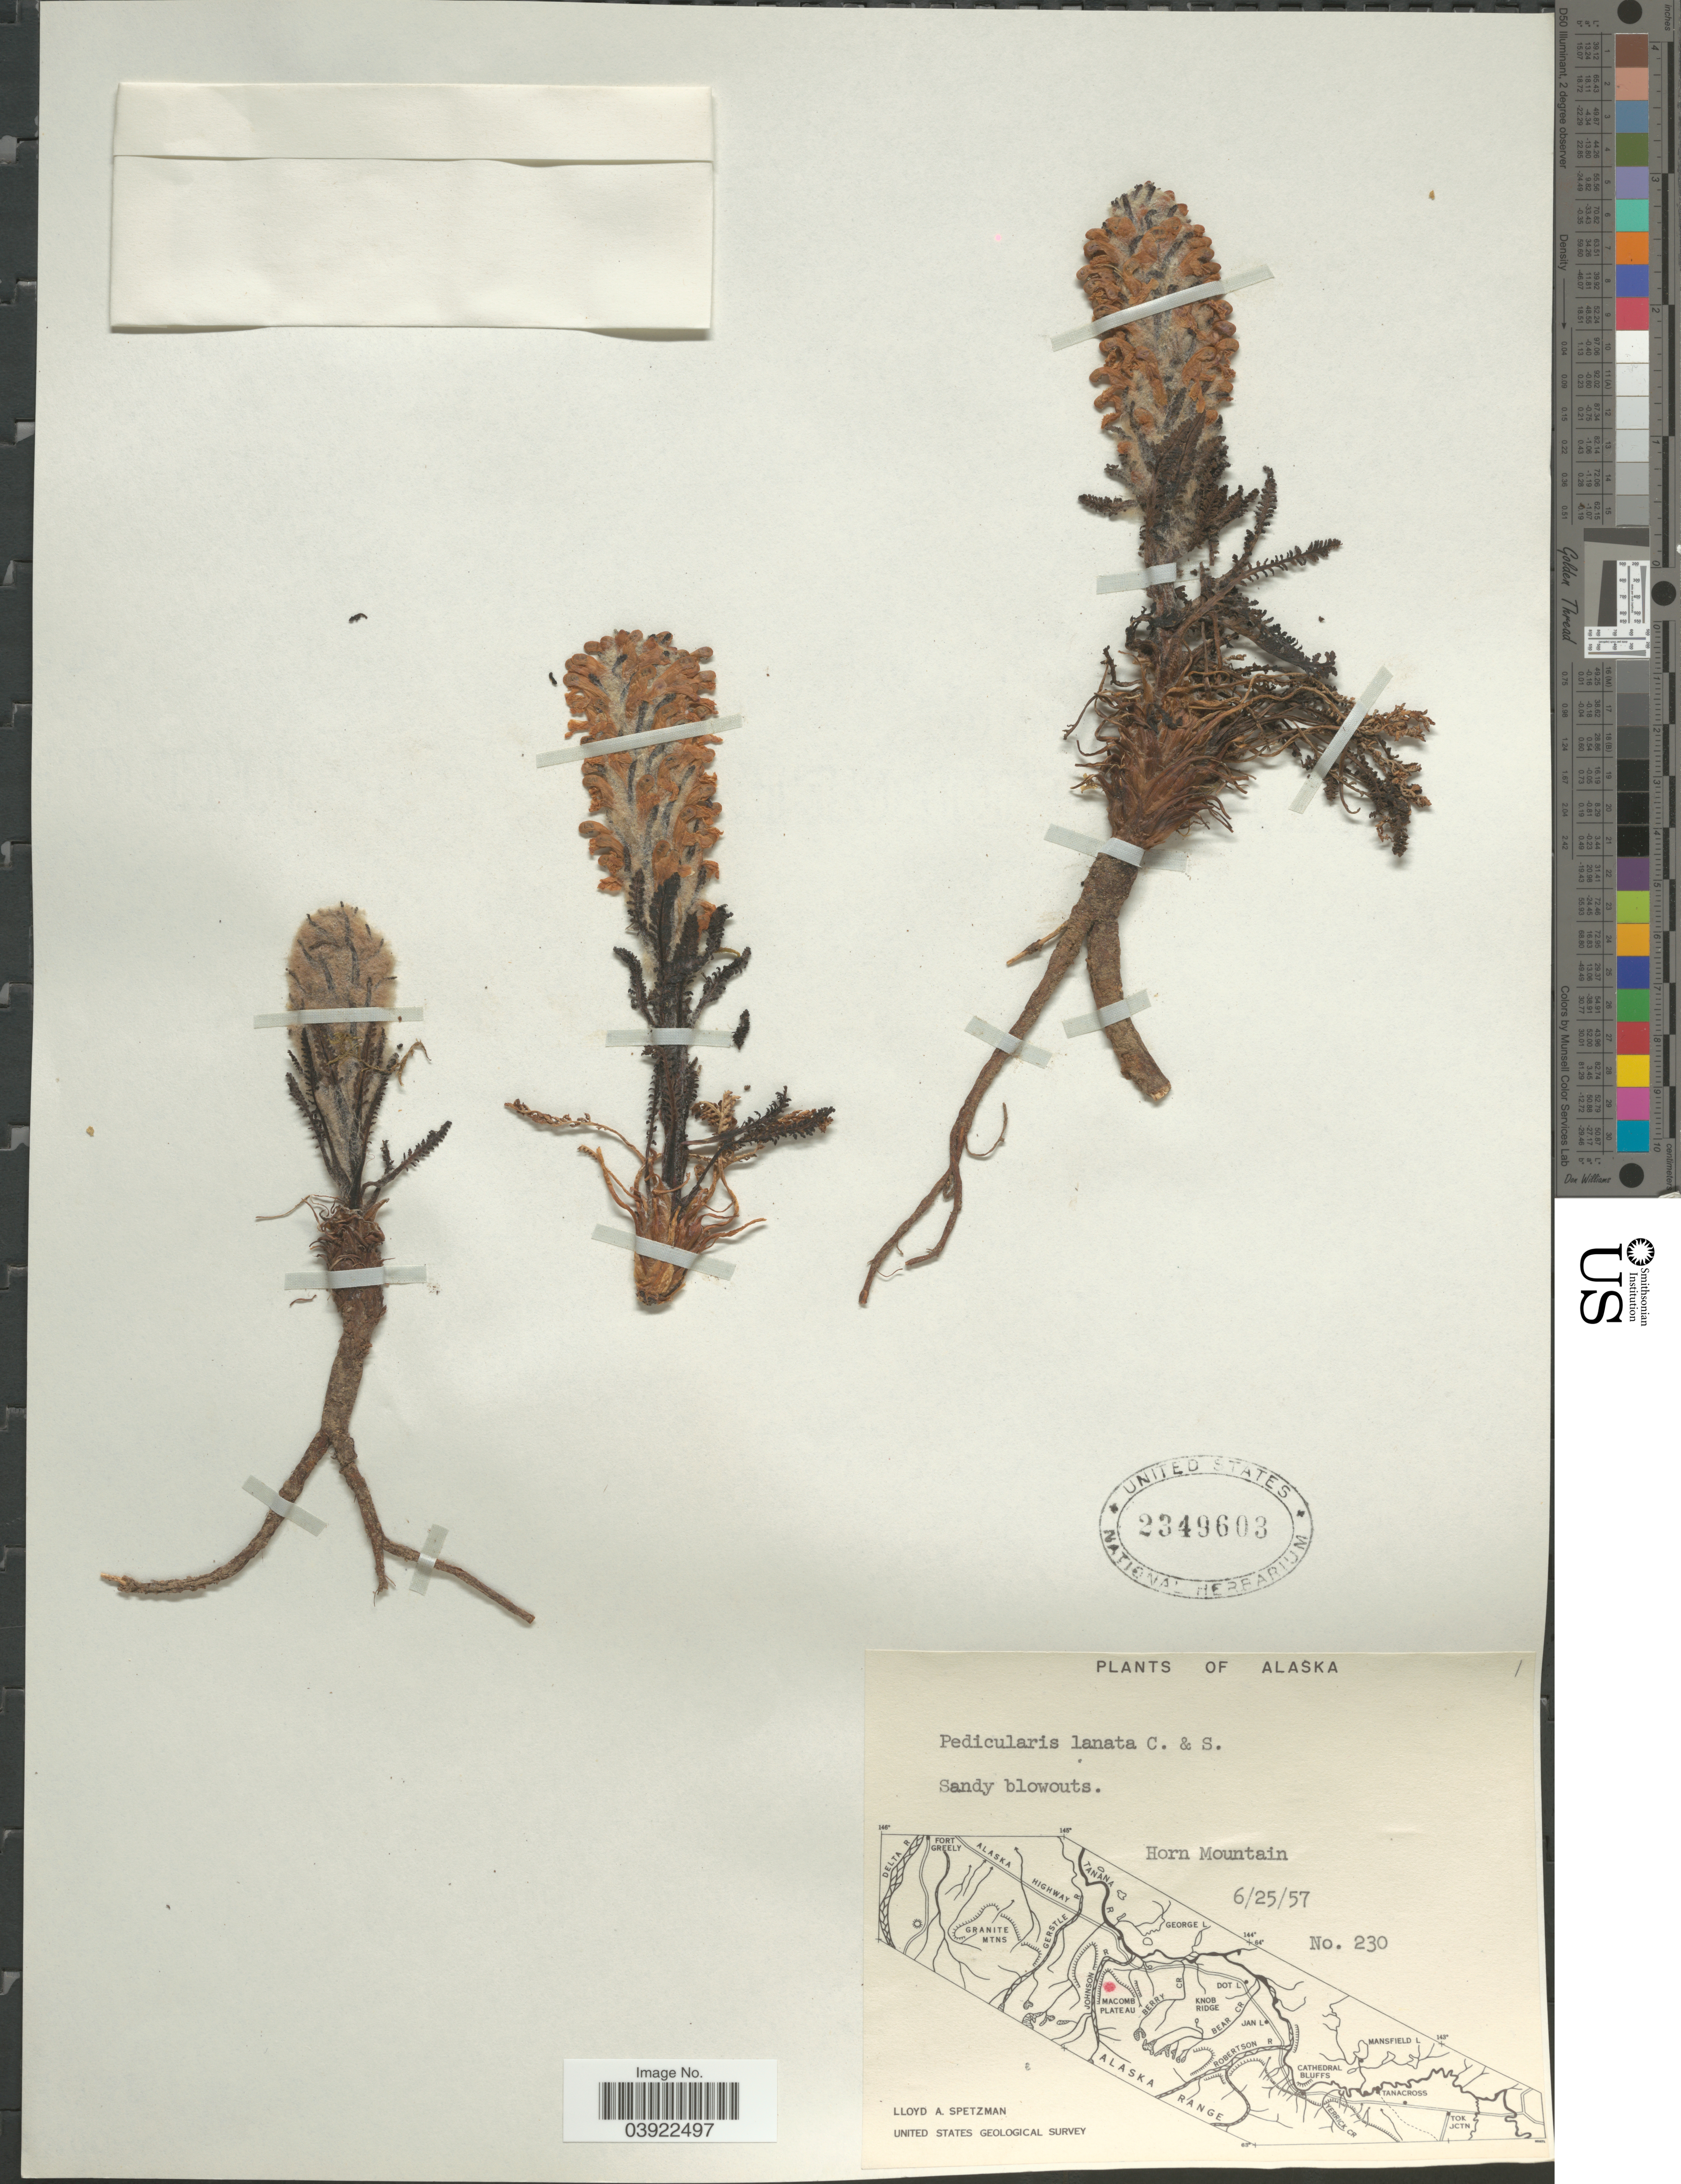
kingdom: Plantae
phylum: Tracheophyta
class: Magnoliopsida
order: Lamiales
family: Orobanchaceae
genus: Pedicularis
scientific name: Pedicularis lanata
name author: Willd. ex Cham. & Schltdl.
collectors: L. Spetzman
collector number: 230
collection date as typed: Transcribed d/m/y: 25/6/57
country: United States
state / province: Alaska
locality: Horn Mountain.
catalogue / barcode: US 2349603